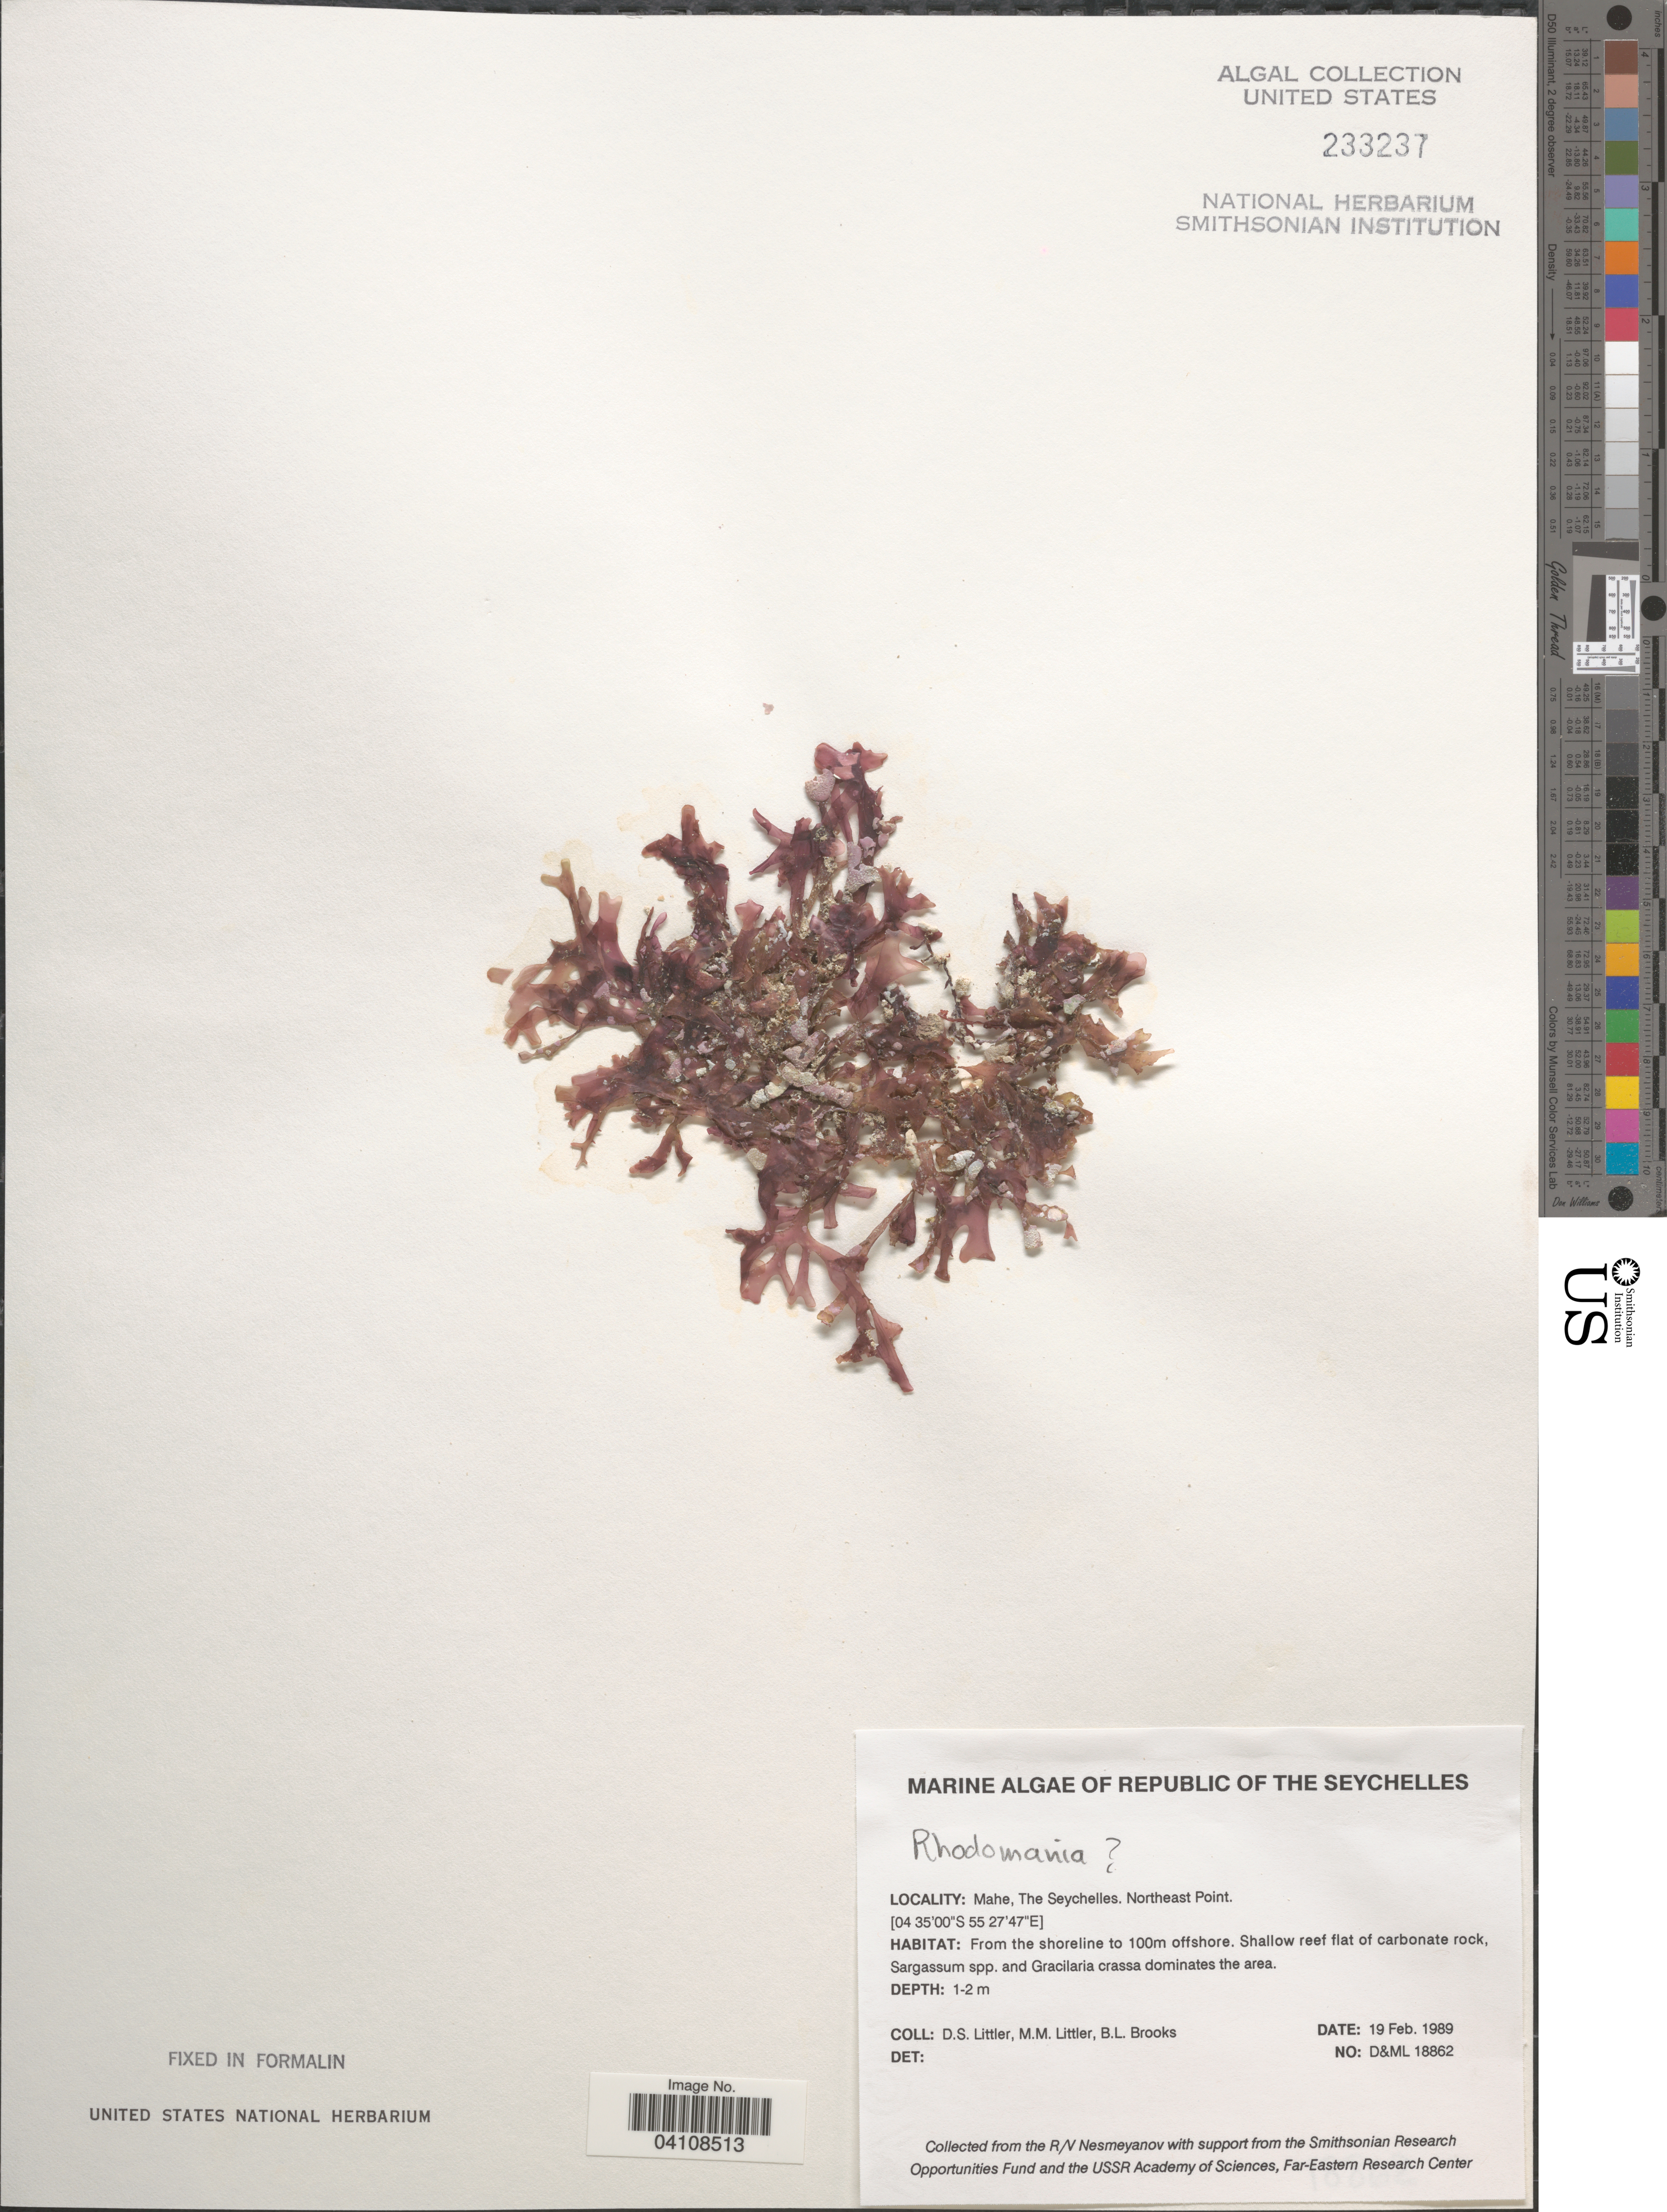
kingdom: Plantae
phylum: Rhodophyta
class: Florideophyceae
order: Rhodymeniales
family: Rhodymeniaceae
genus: Rhodymenia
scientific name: Rhodymenia sp.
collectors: D. S. Littler & B. Brooks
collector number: D&ML18862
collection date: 1989-02-19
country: Seychelles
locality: Republic of The Seychelles. Mahe. Northeast Point. From the shoreline to 100m offshore.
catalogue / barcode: US 233237